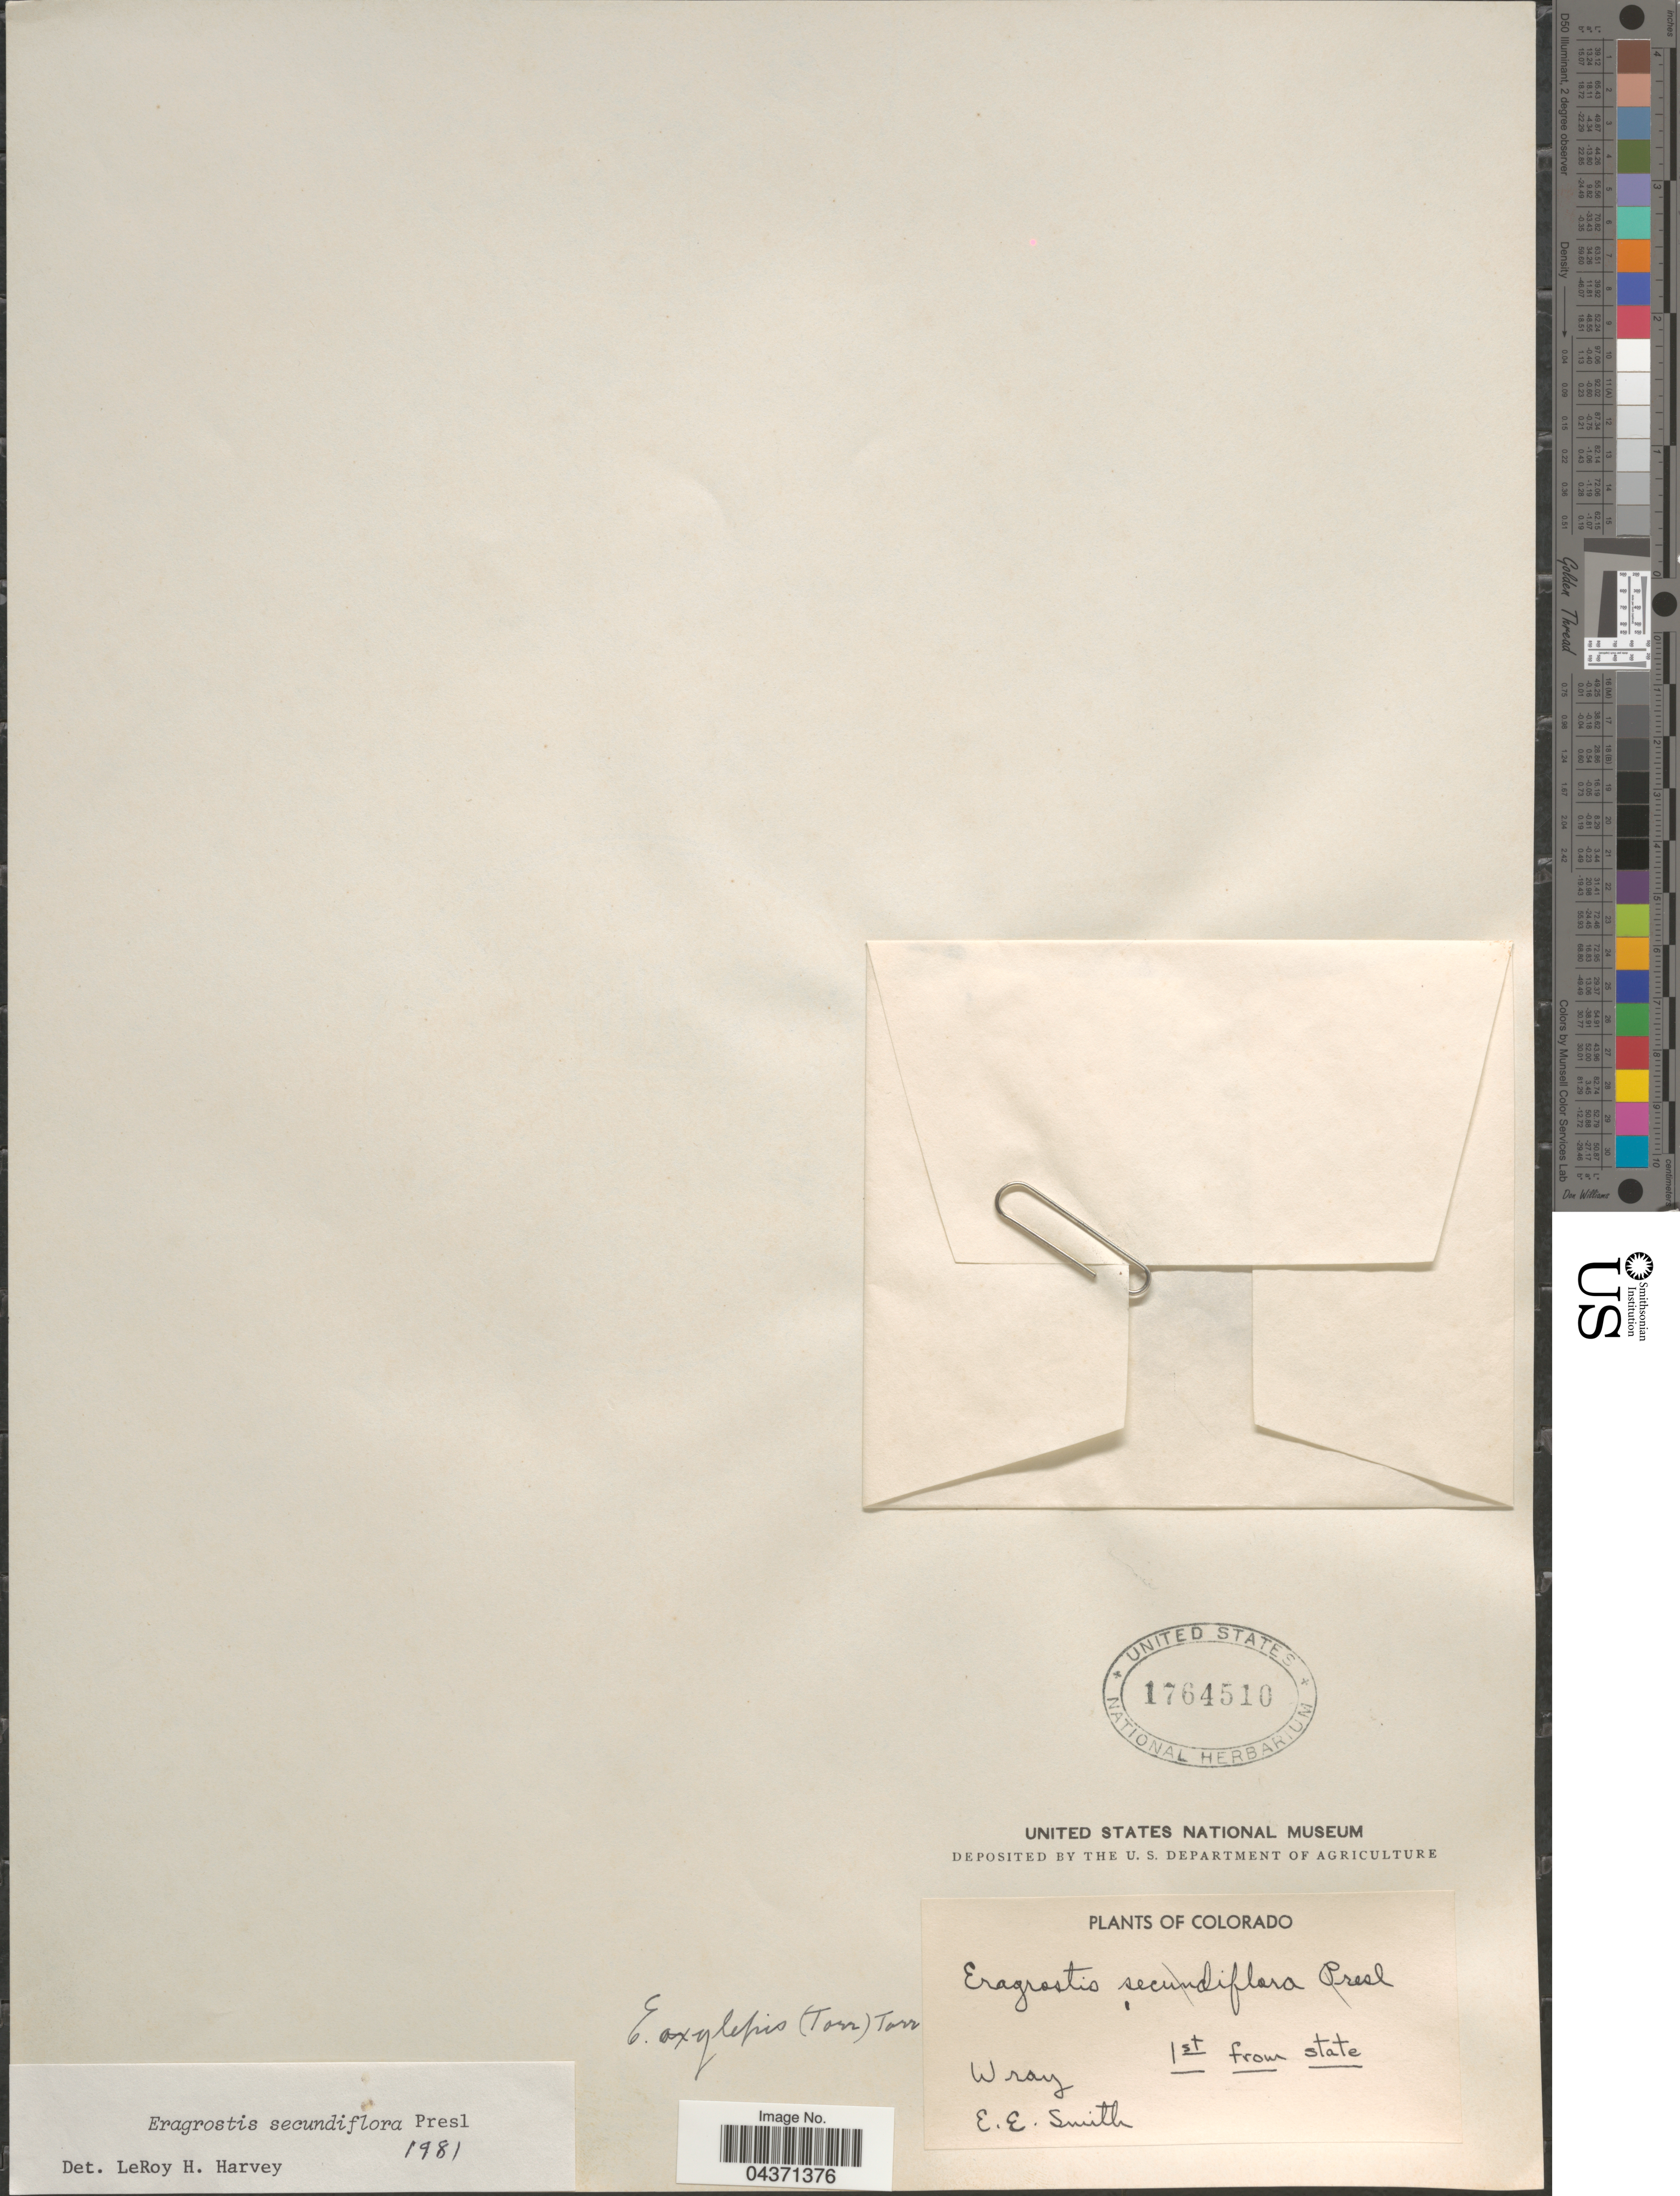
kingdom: Plantae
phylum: Tracheophyta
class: Liliopsida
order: Poales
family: Poaceae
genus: Eragrostis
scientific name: Eragrostis secundiflora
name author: J. Presl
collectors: E. E. Smith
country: United States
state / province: Colorado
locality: Wray.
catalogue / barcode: US 1764510